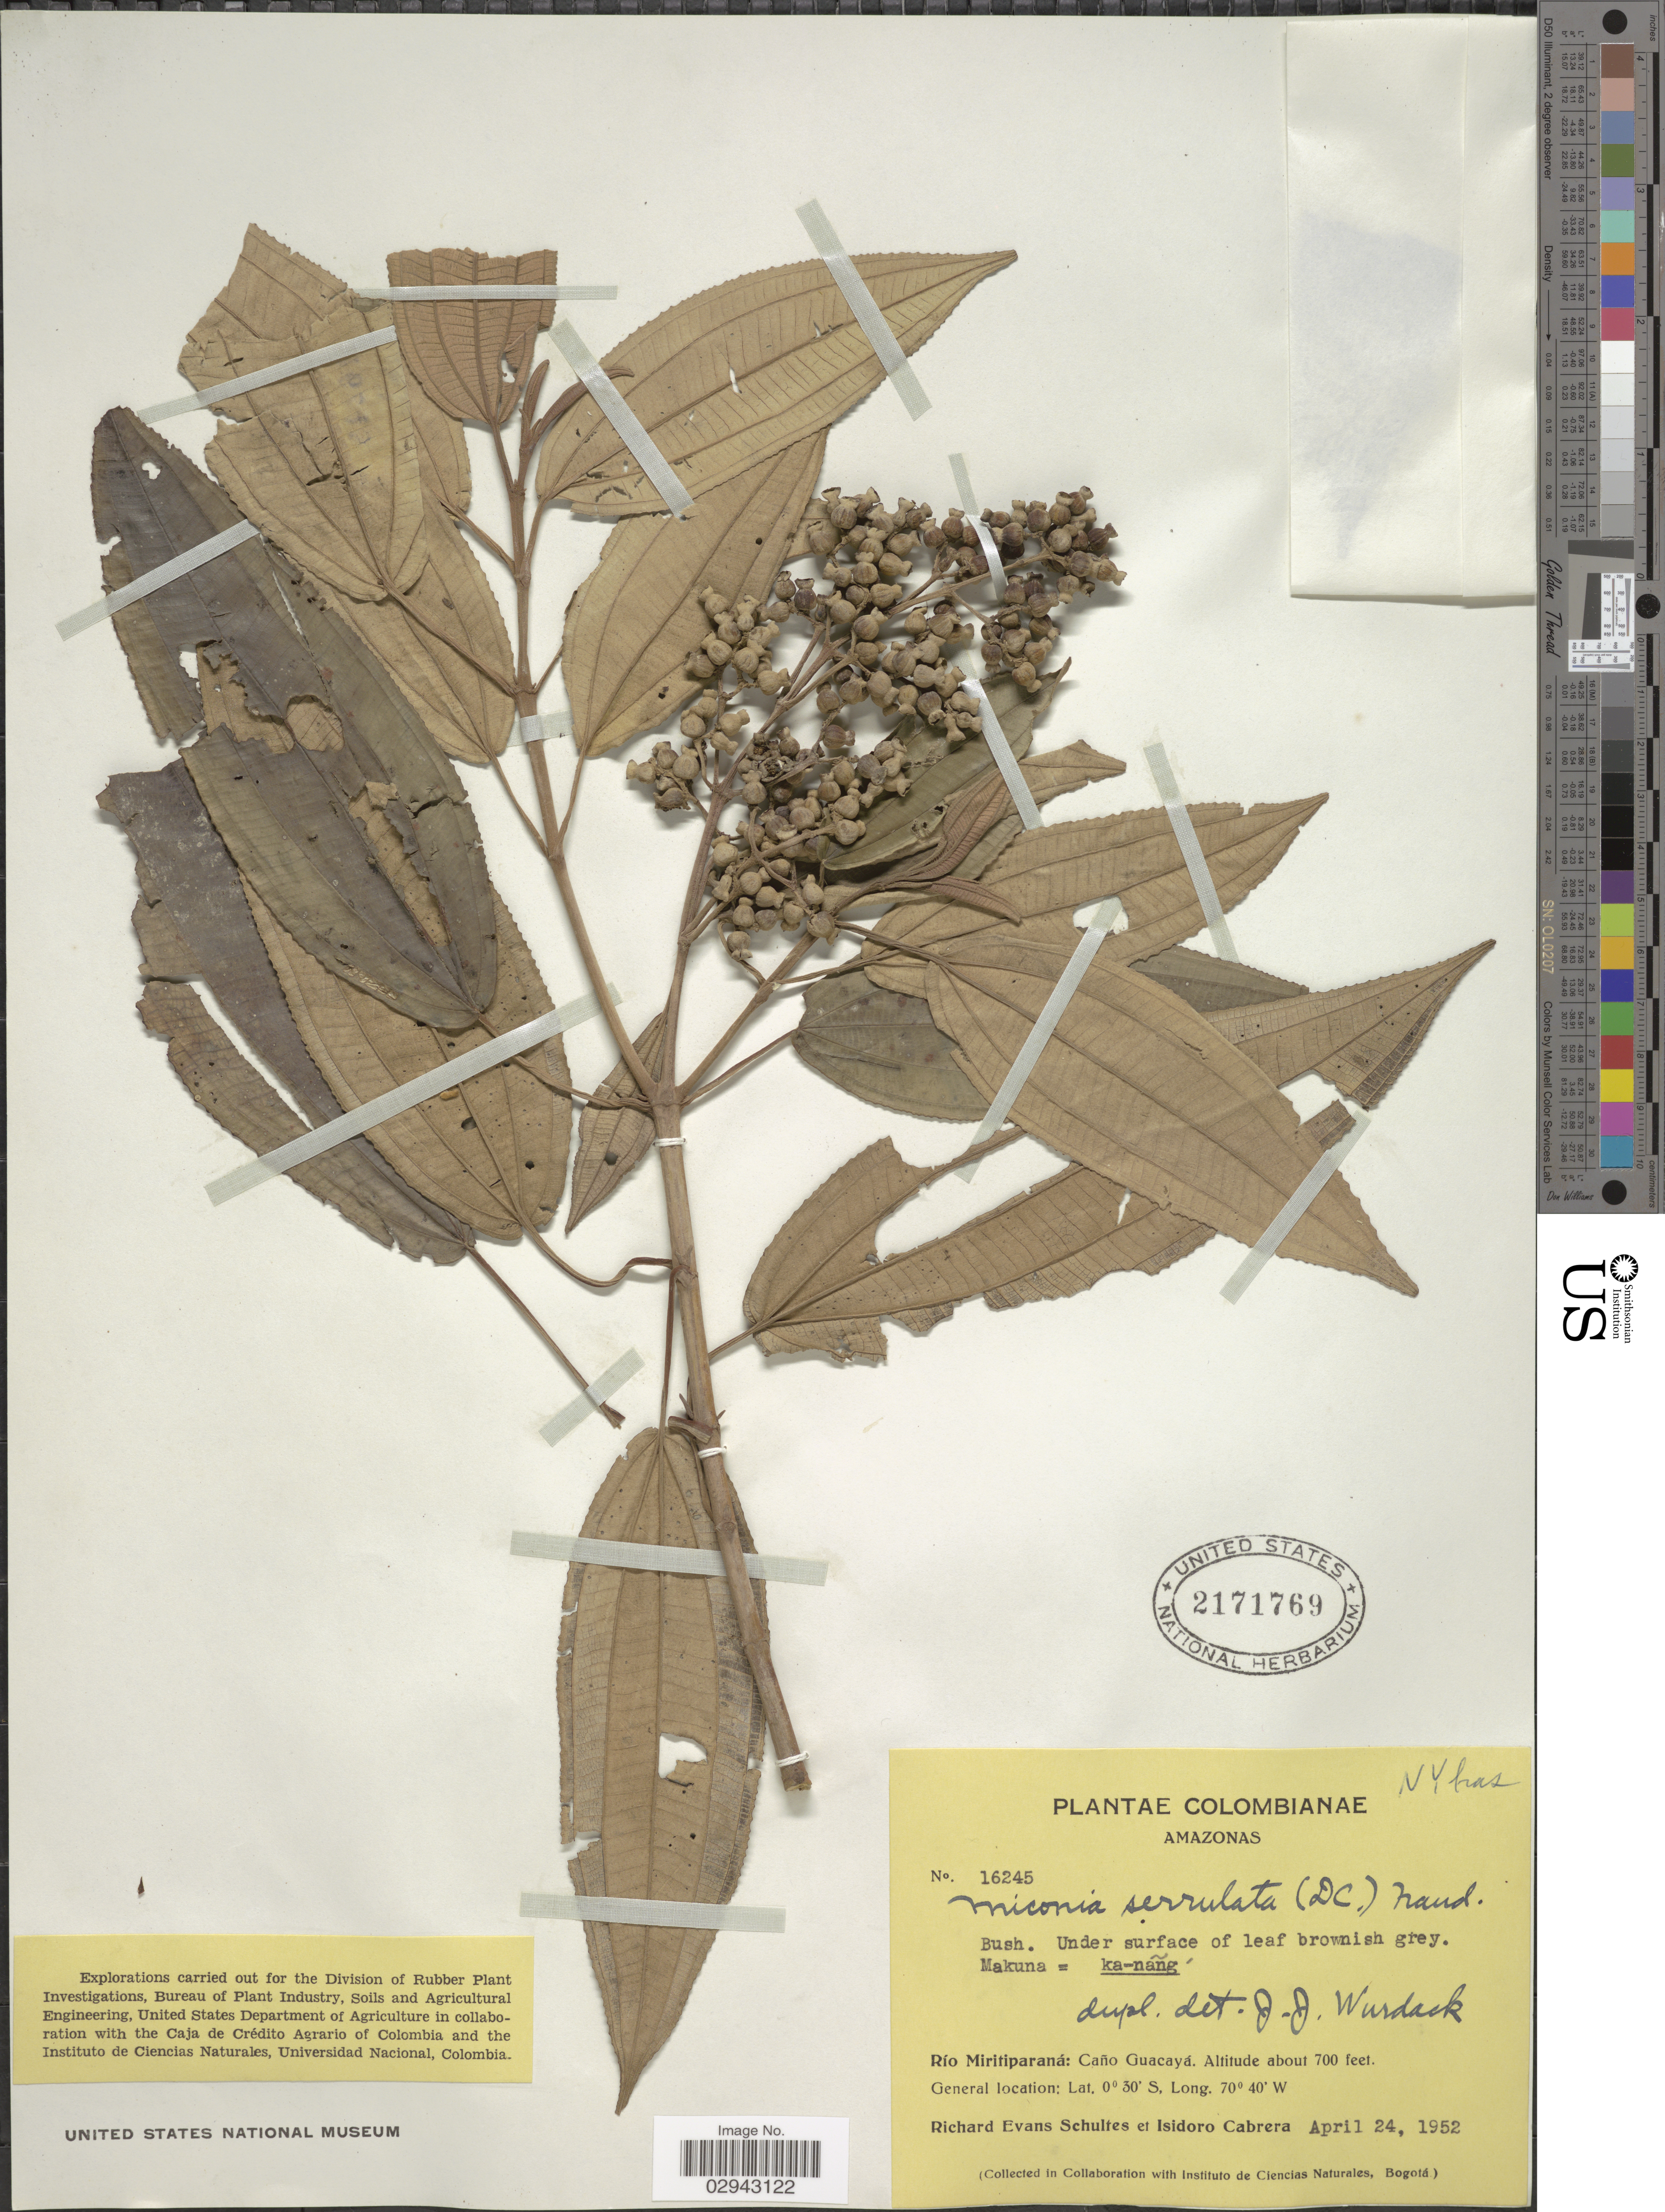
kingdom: Plantae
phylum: Tracheophyta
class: Magnoliopsida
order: Myrtales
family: Melastomataceae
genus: Miconia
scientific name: Miconia serrulata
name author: (DC.) Naudin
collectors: R. E. Schultes & I. Cabrera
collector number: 16245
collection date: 1952-04-24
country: Colombia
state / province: Amazônas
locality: Río Miritiparaná: Caño Guacayá.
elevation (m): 213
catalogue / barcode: US 2171769